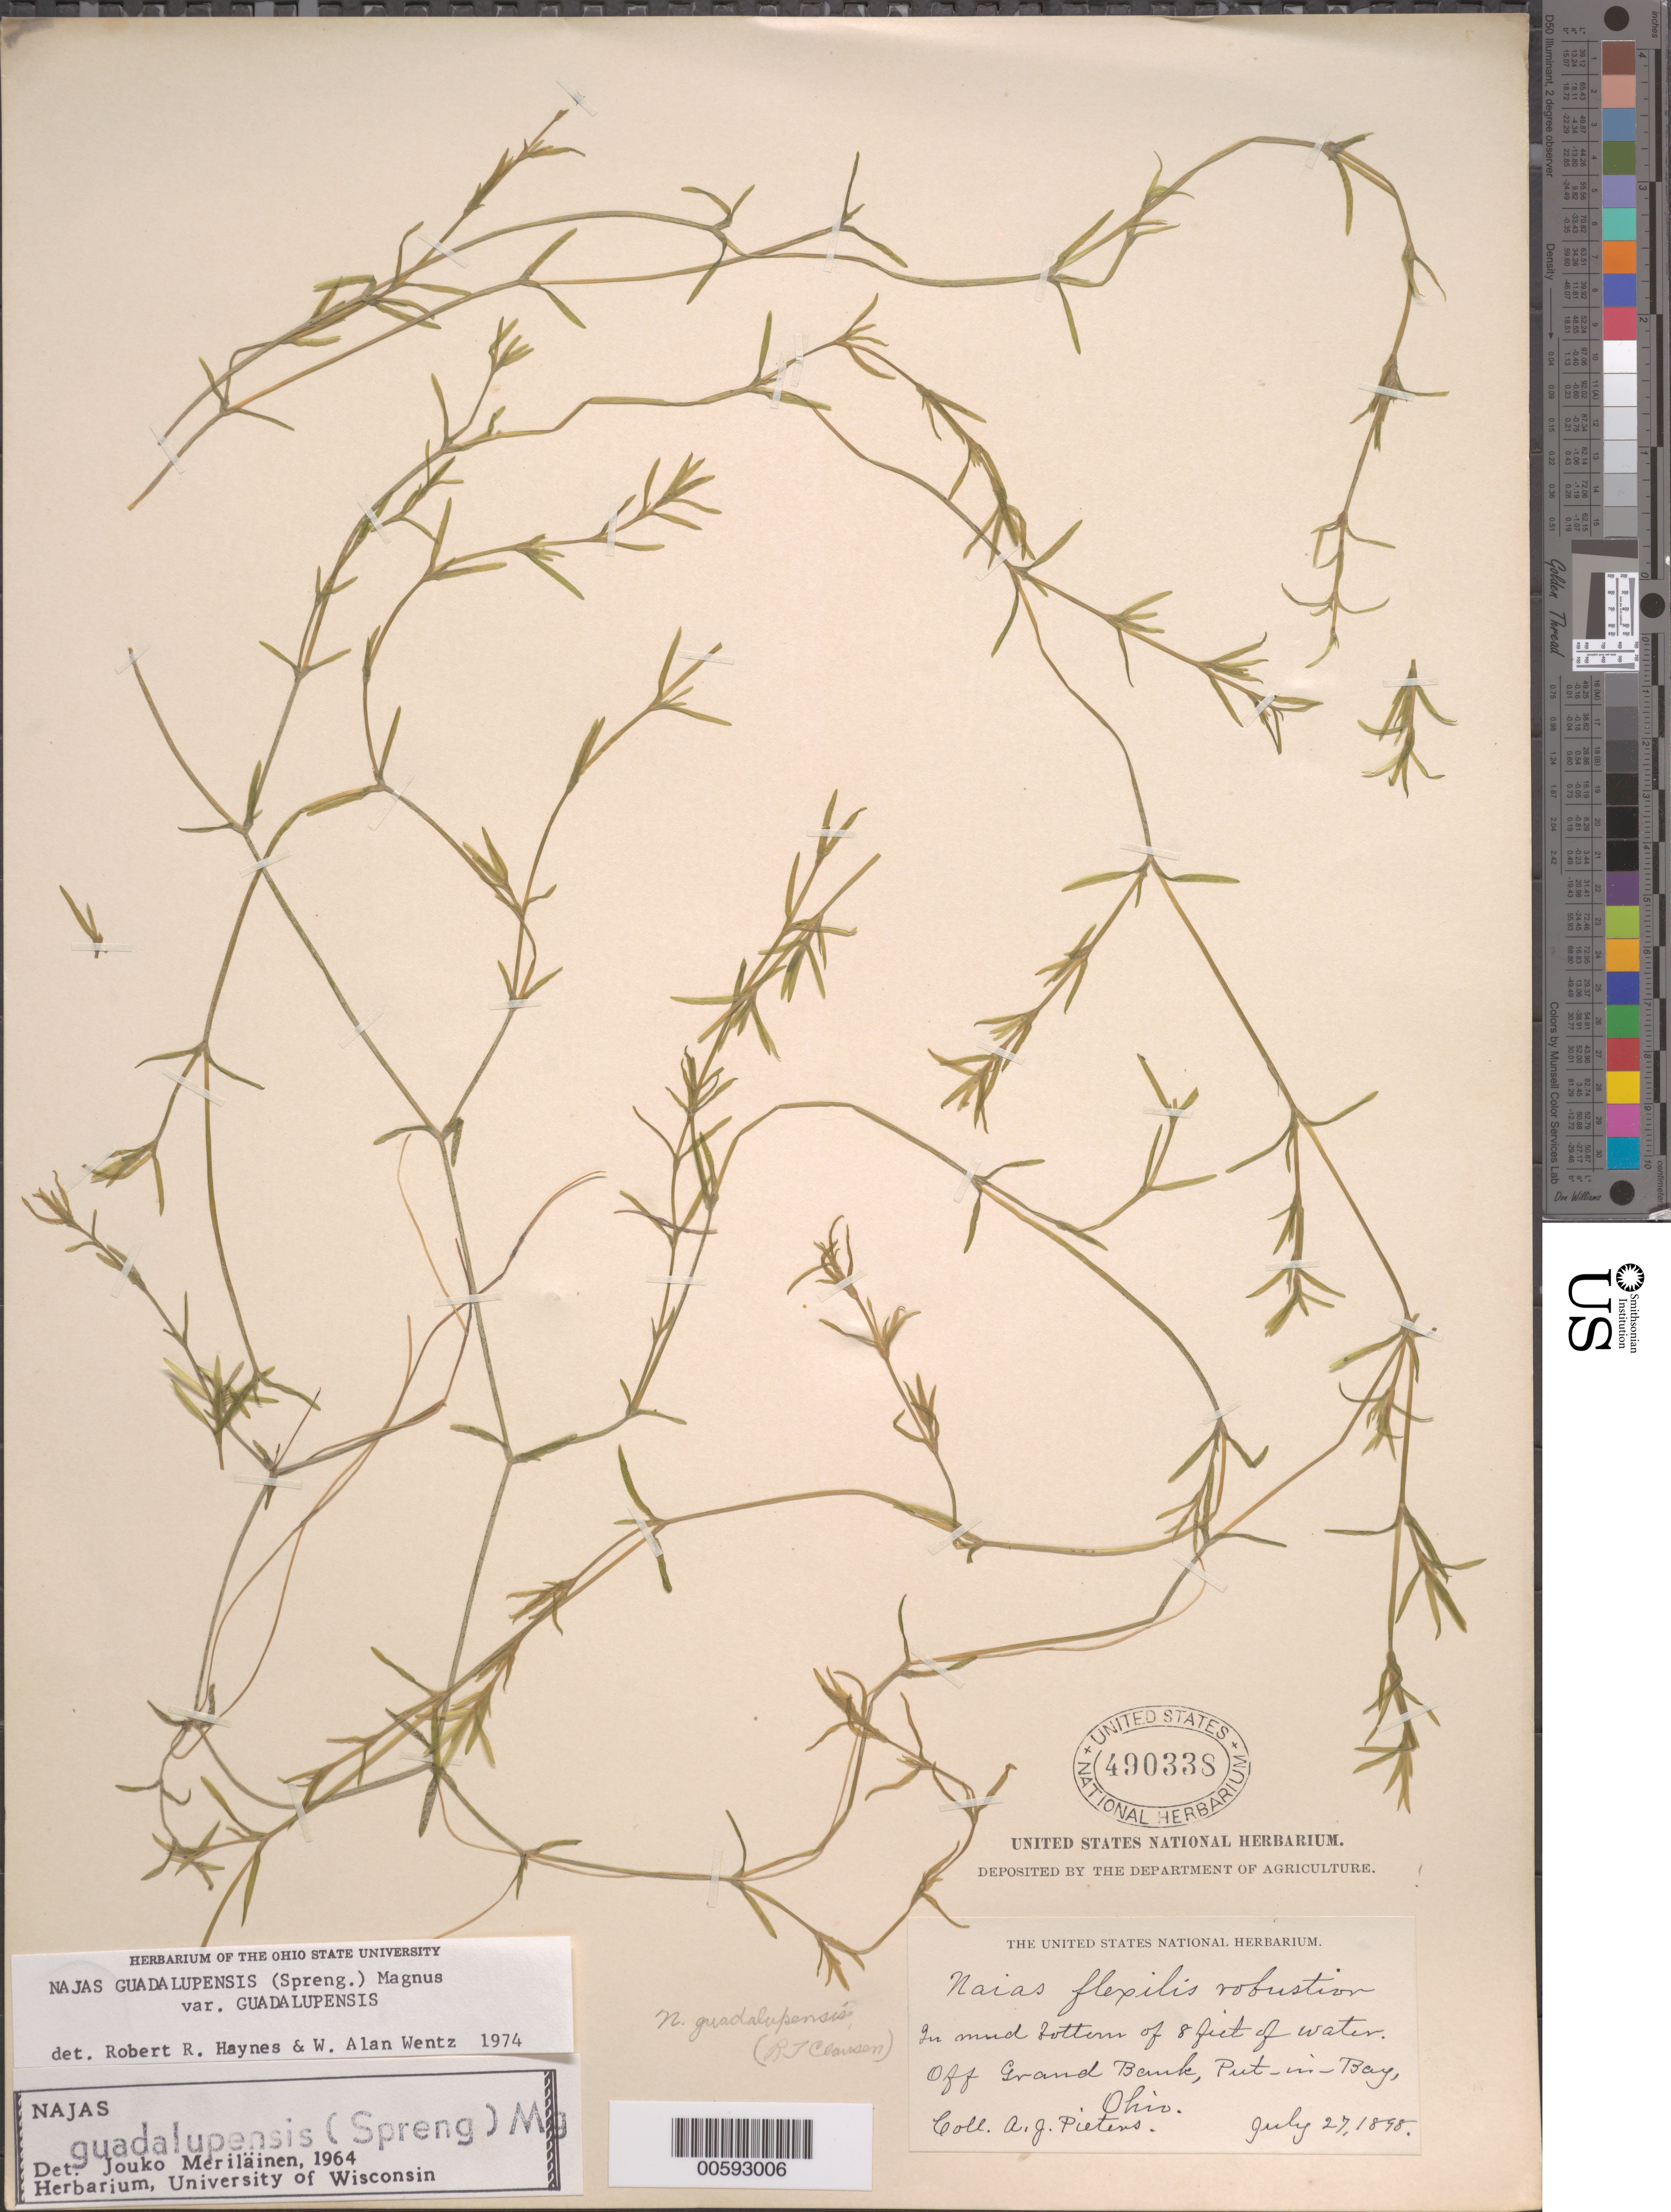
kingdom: Plantae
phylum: Tracheophyta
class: Liliopsida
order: Alismatales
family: Hydrocharitaceae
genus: Najas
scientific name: Najas guadalupensis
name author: (Spreng.) Magnus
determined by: Haynes, R. R.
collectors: A. Pietens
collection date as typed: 27 Jul 1898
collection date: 1898-07-27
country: United States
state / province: Ohio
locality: Grand Bank, Put-in-Bay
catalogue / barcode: US 490338